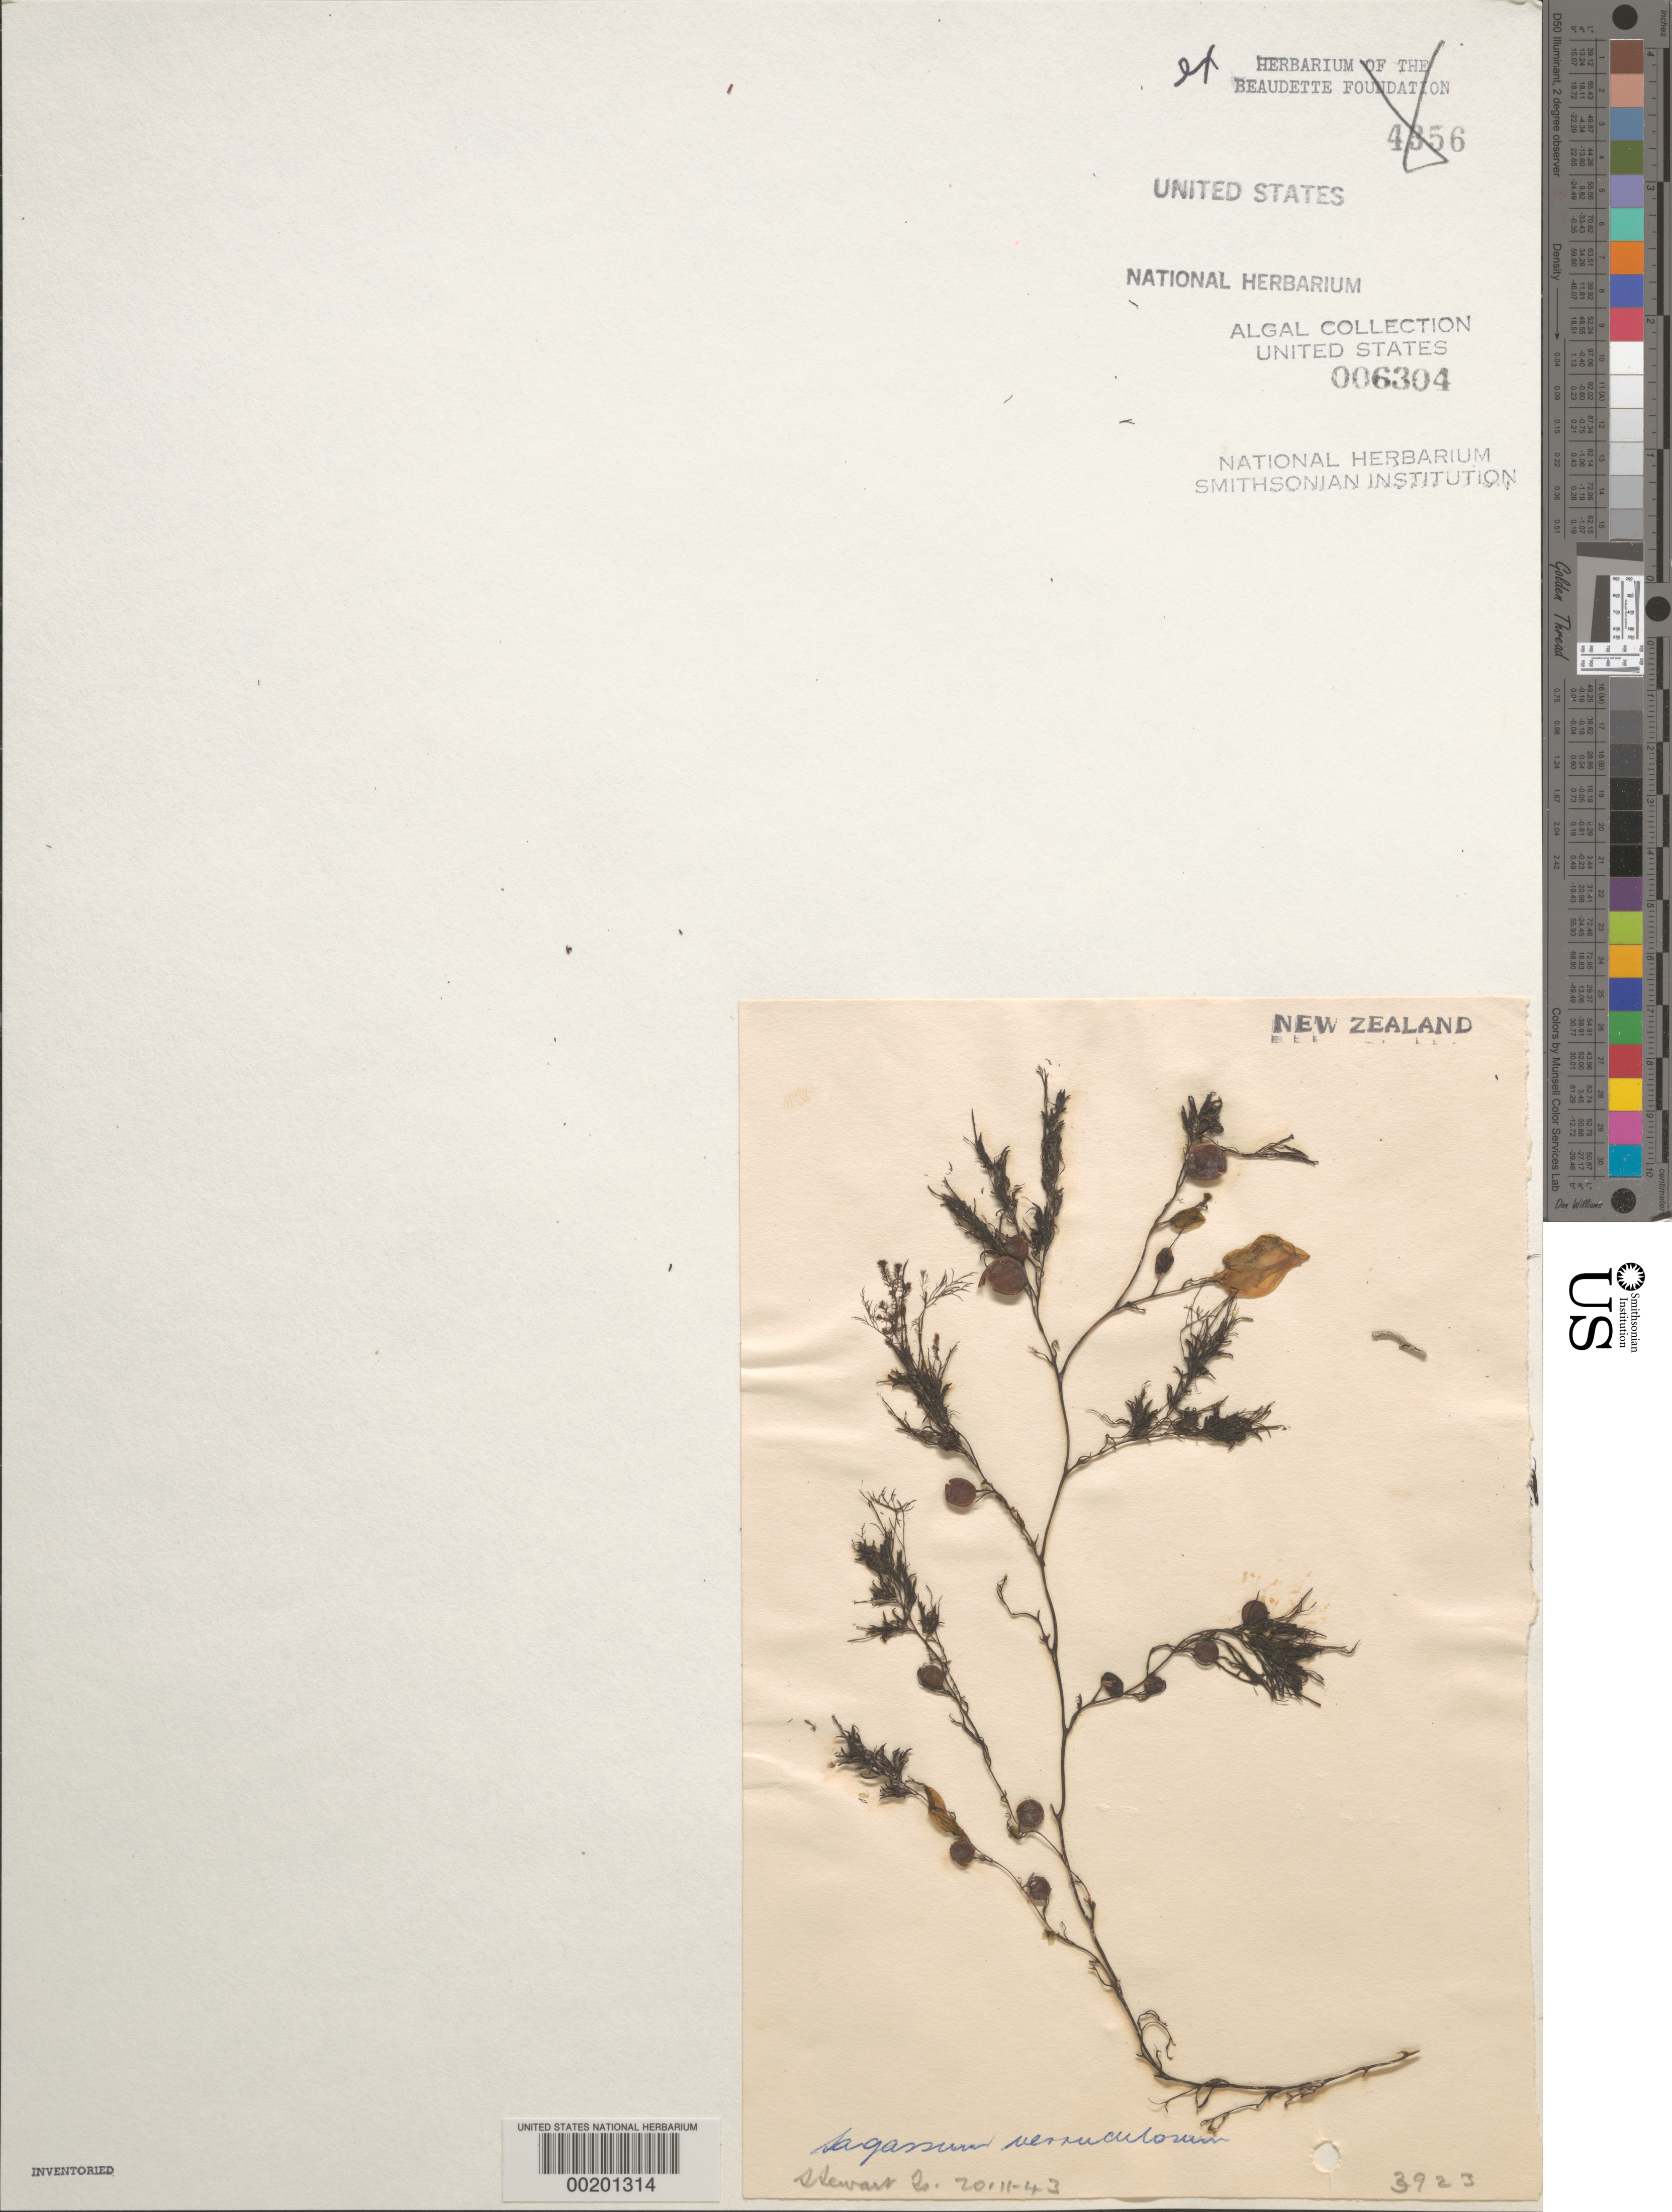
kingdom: Chromista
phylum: Ochrophyta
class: Phaeophyceae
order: Fucales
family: Sargassaceae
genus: Sargassum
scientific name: Sargassum verruculosum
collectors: V. Lindauer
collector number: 3923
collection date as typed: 20 Nov 1943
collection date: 1943-11-20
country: New Zealand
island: Stewart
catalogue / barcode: US 6304